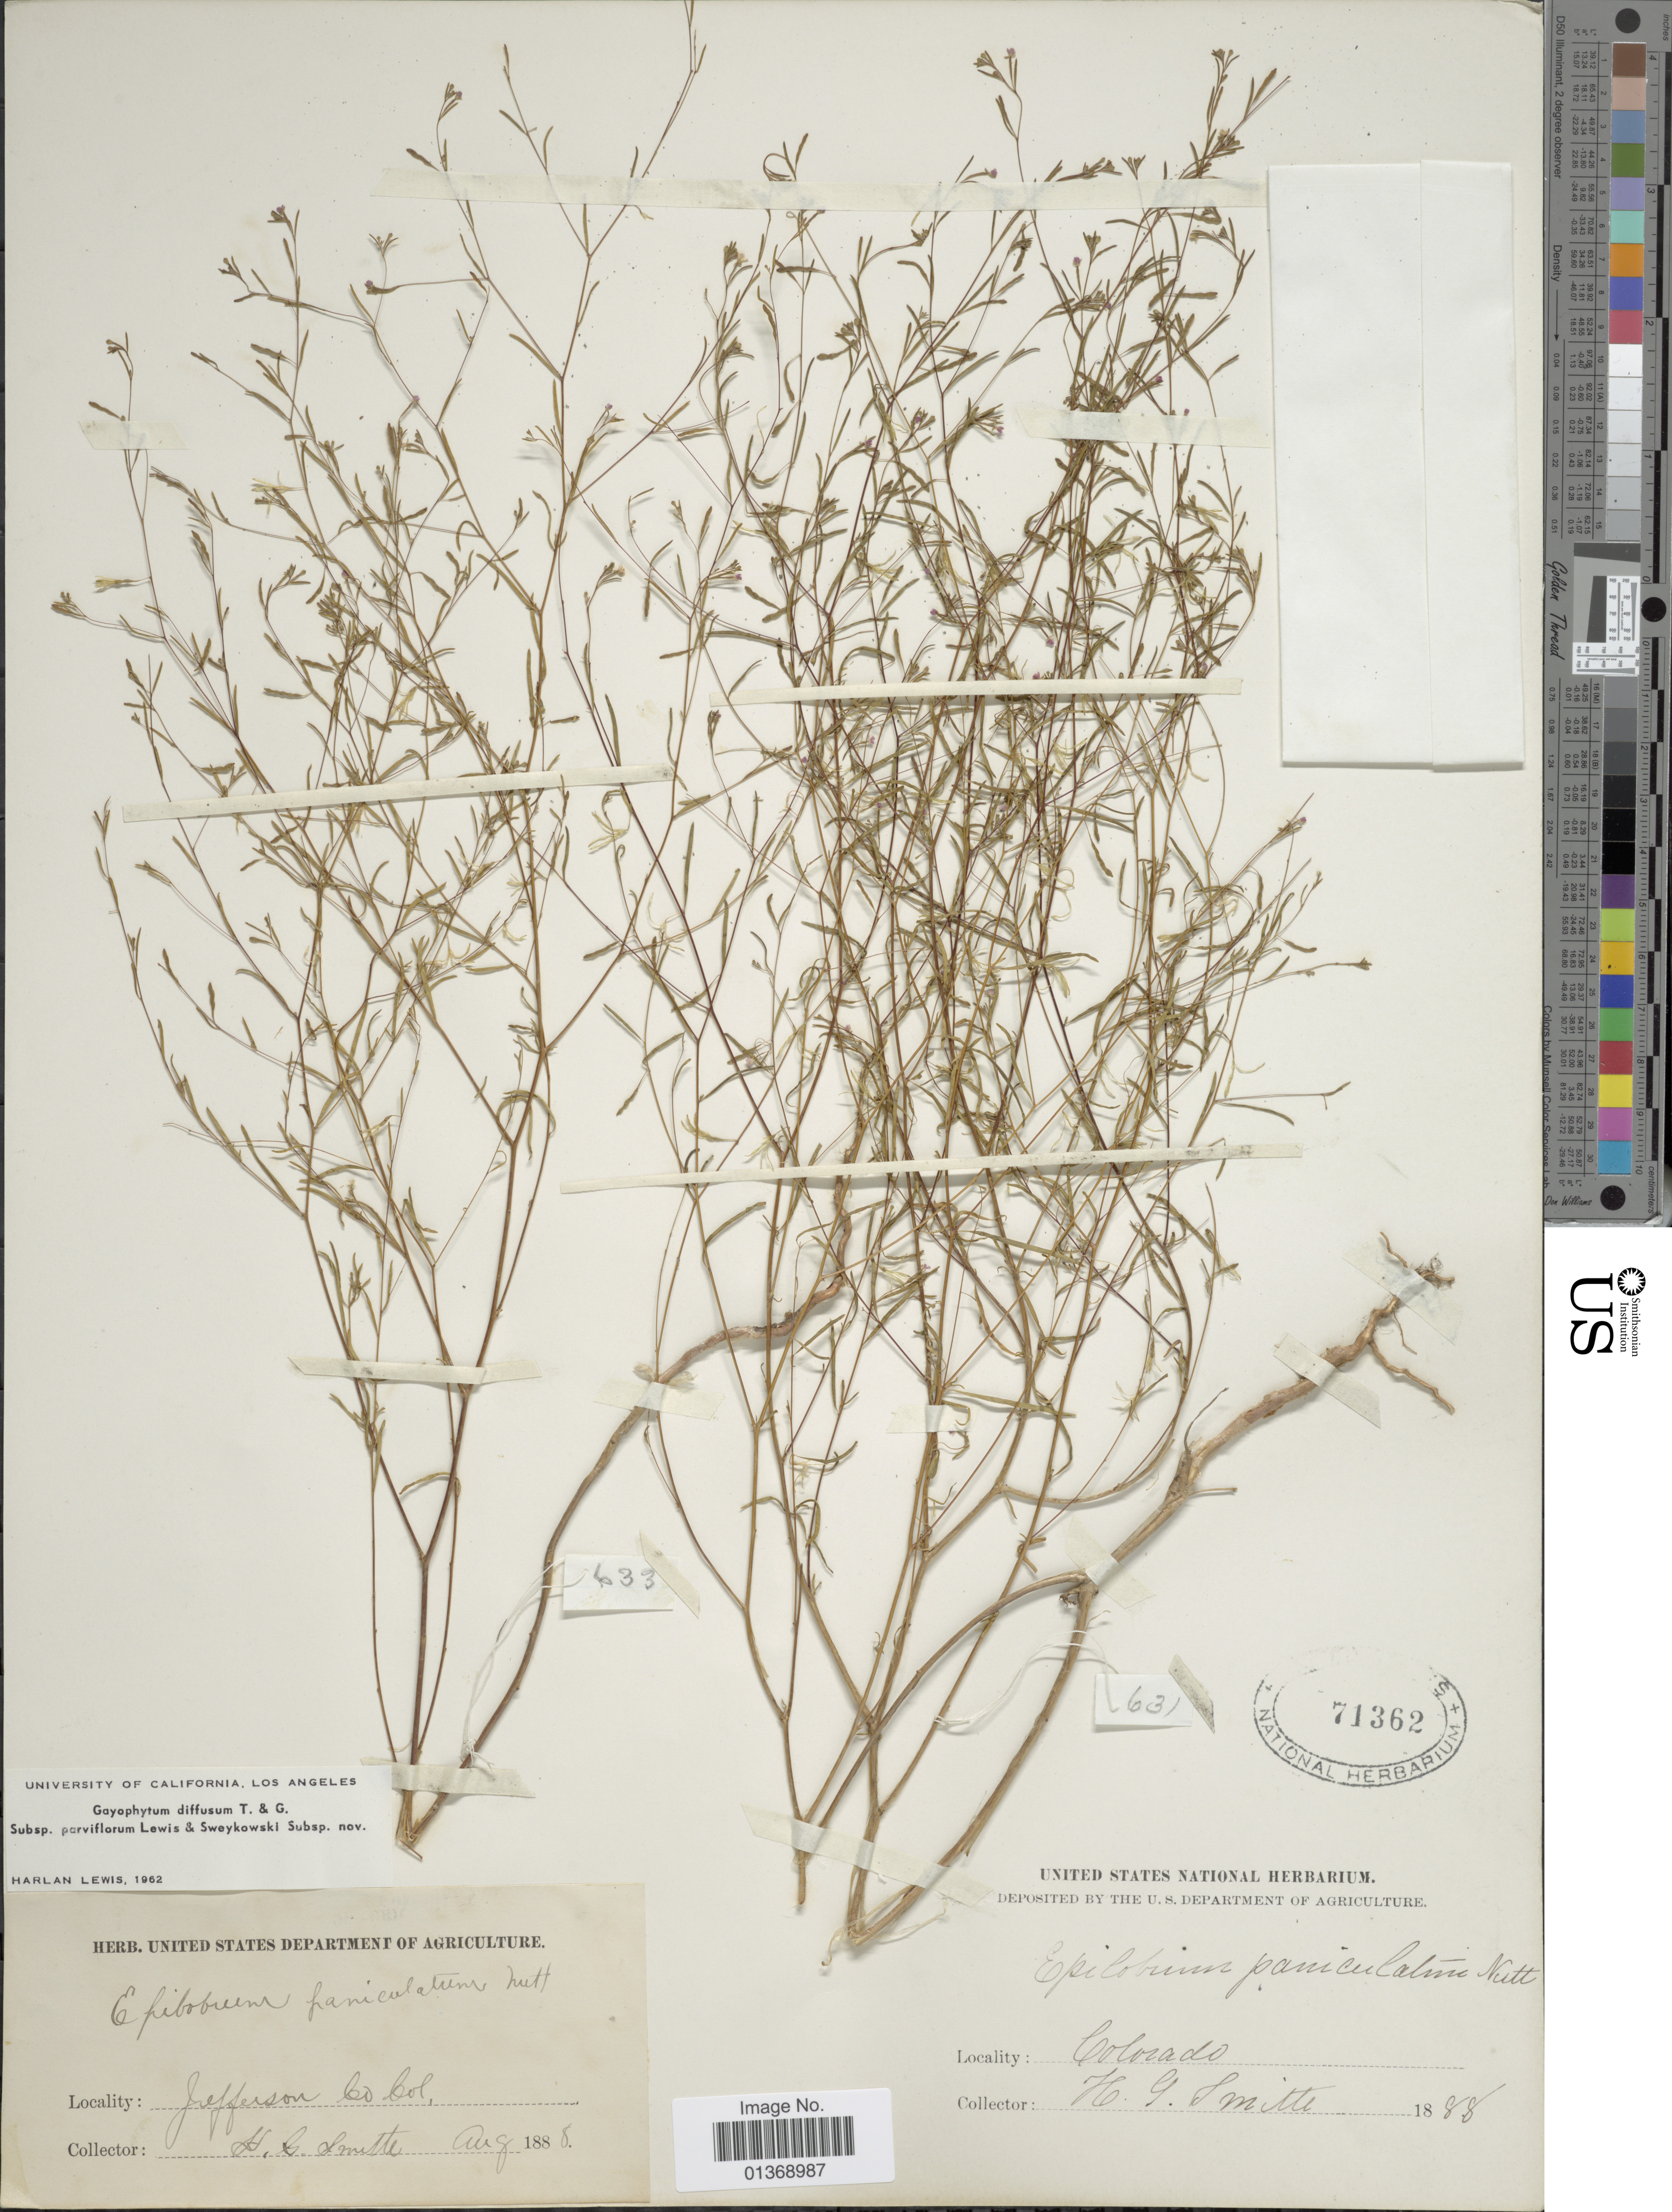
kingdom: Plantae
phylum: Tracheophyta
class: Magnoliopsida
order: Myrtales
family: Onagraceae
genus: Gayophytum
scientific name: Gayophytum diffusum subsp. parviflorum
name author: F. H. Lewis & Szweyk.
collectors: H. G. Smith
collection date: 1888-08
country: United States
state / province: Colorado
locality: Jefferson Co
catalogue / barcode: US 71632